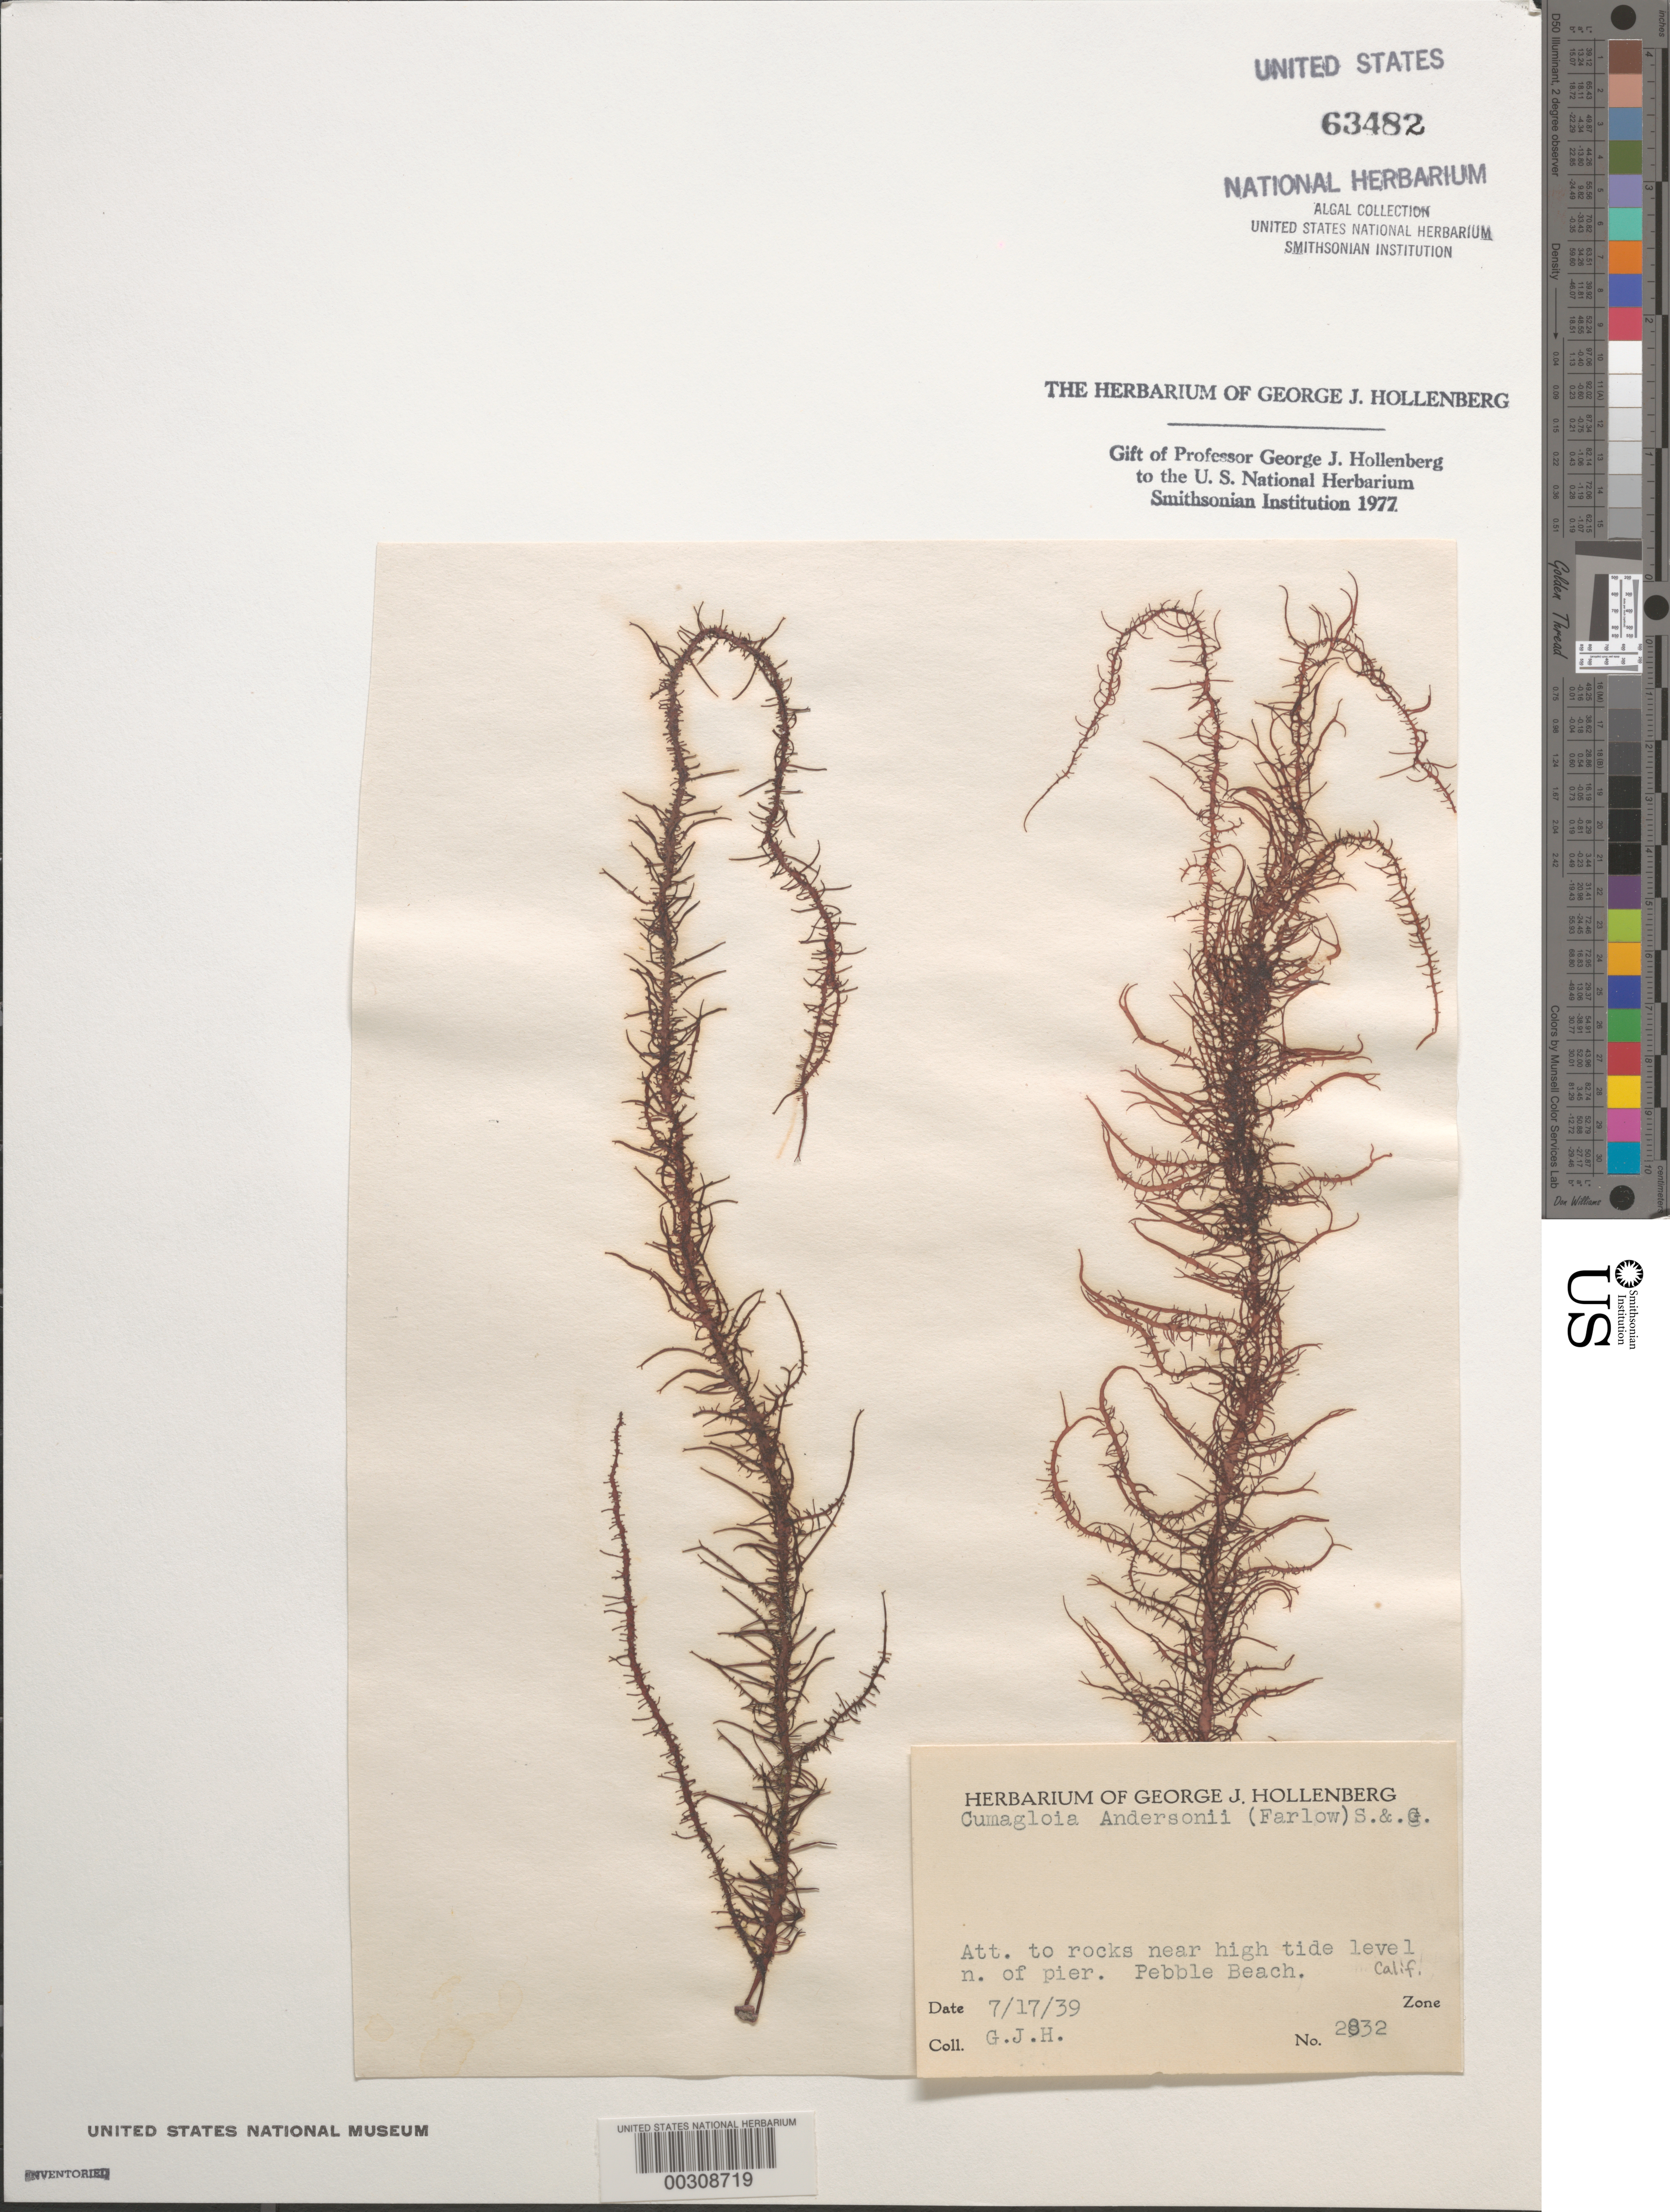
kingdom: Plantae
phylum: Rhodophyta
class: Florideophyceae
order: Nemaliales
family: Liagoraceae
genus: Cumagloia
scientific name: Cumagloia andersonii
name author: (Farl.) Setch. & N.L. Gardner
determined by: Hollenberg, George J.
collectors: G. Hollenberg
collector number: GJH 2832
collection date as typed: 17 Jul 1939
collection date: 1939-07-17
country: United States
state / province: California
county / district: Monterey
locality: Pebble Beach, Carmel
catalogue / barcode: US 63482